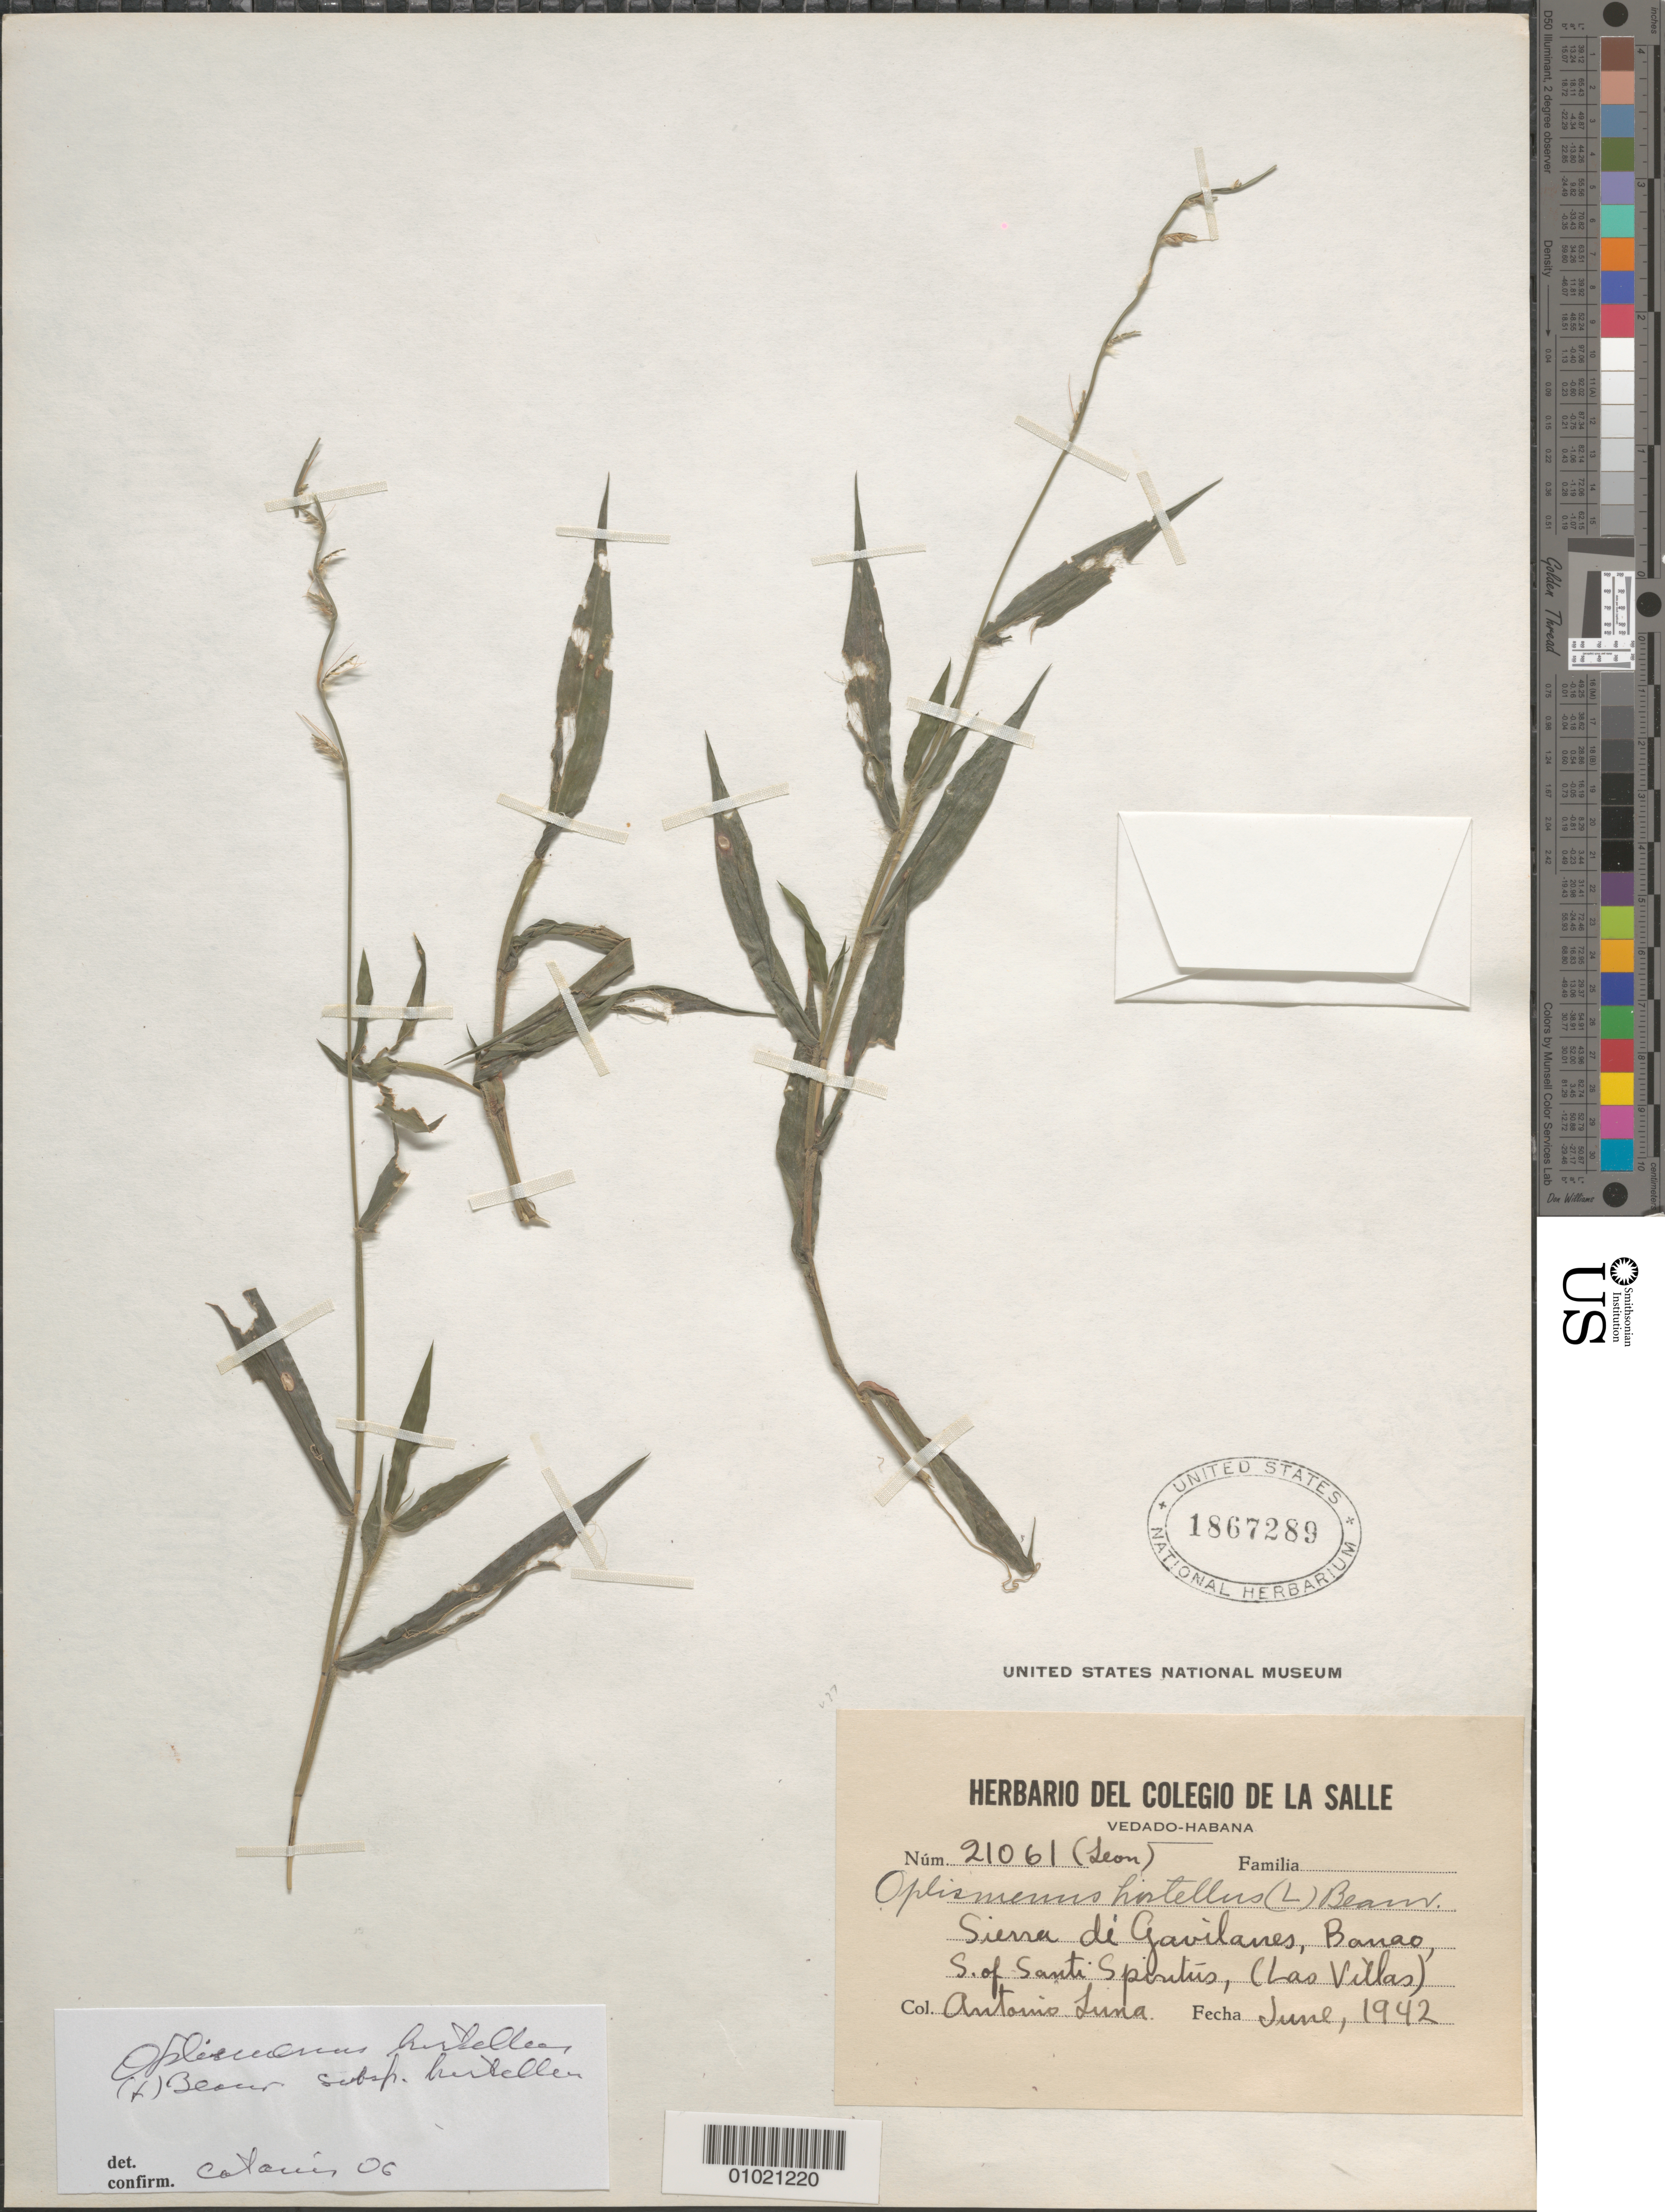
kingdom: Plantae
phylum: Tracheophyta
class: Liliopsida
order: Poales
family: Poaceae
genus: Oplismenus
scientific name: Oplismenus hirtellus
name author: (L.) P. Beauv.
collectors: A. Luna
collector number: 21061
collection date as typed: Jun 1942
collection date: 1942-06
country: Cuba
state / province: Las Villas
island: Cuba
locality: Sierra de Gavilanes, Banao, S of Santi Spiritus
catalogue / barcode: US 1867289